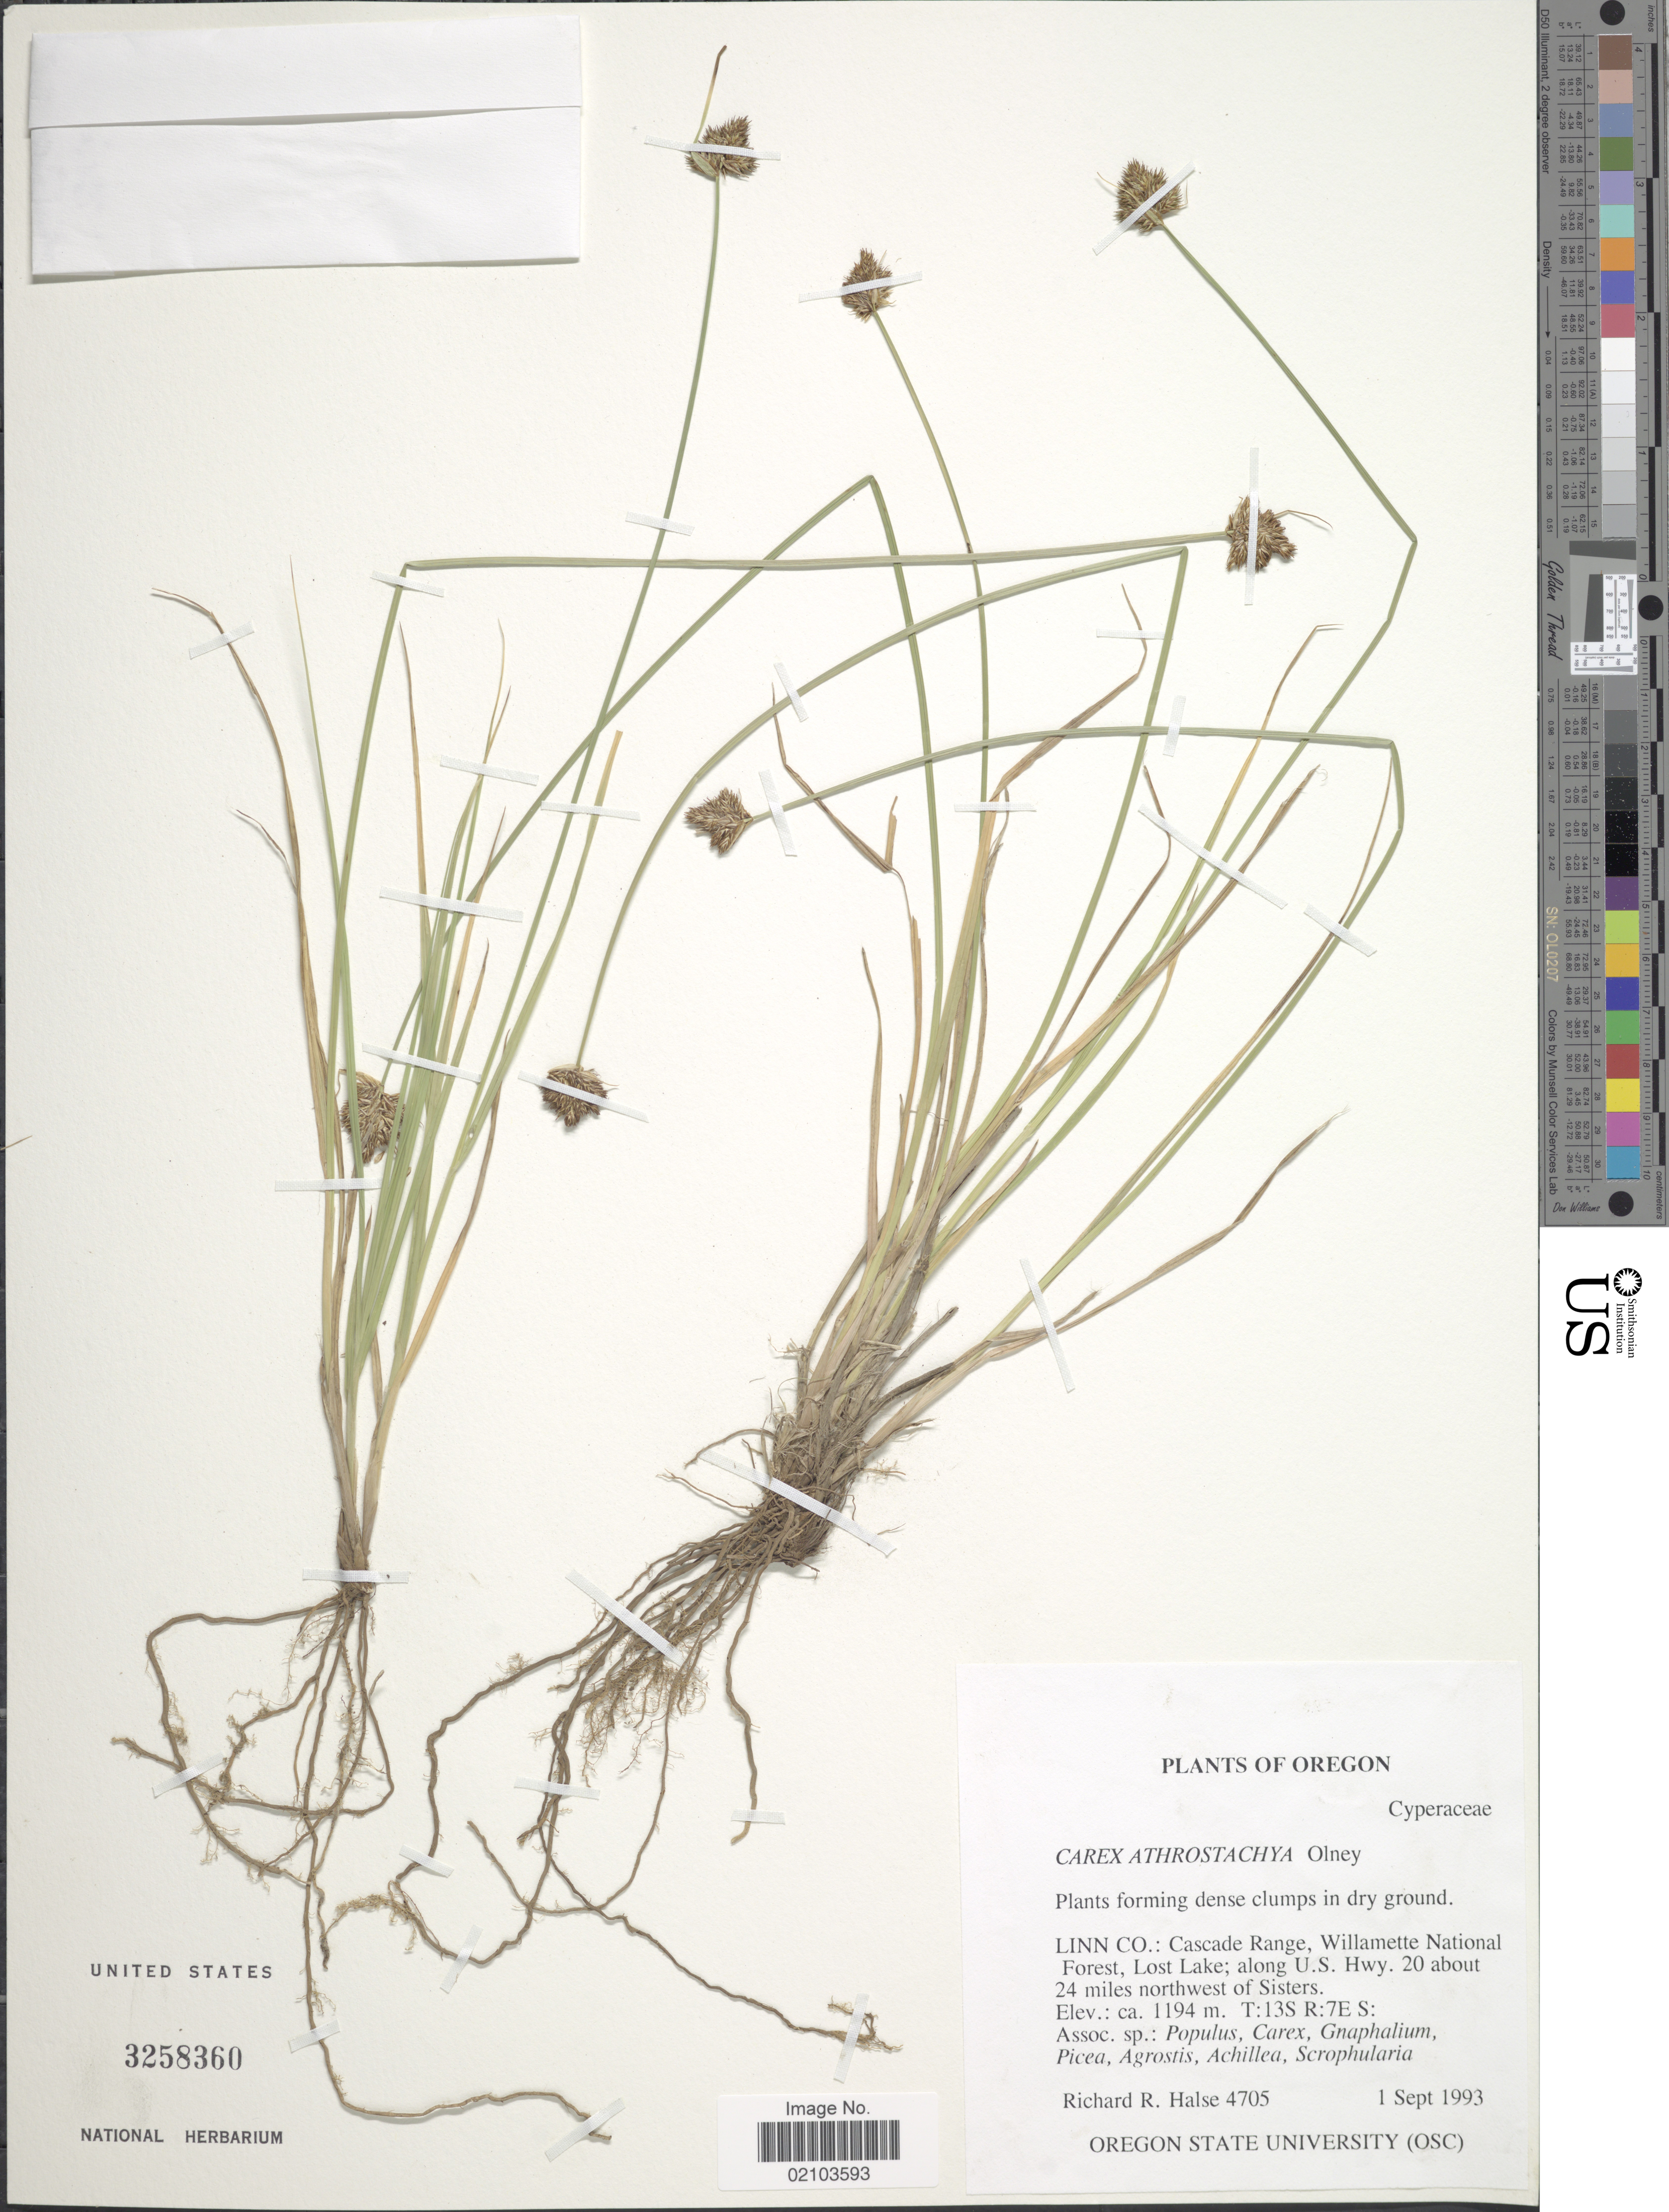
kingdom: Plantae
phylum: Tracheophyta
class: Liliopsida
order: Poales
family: Cyperaceae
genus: Carex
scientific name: Carex athrostachya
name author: Olney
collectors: R. Halse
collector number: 4705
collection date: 1993-09-01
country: United States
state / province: Oregon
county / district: Linn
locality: Linn Co.: Cascade Range, Willamette National Forest, Lost Lake; along U.S. Hwy. 20 about 24 miles northwest of Sisters. T:13S R:7E S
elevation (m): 1194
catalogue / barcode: US 3258360